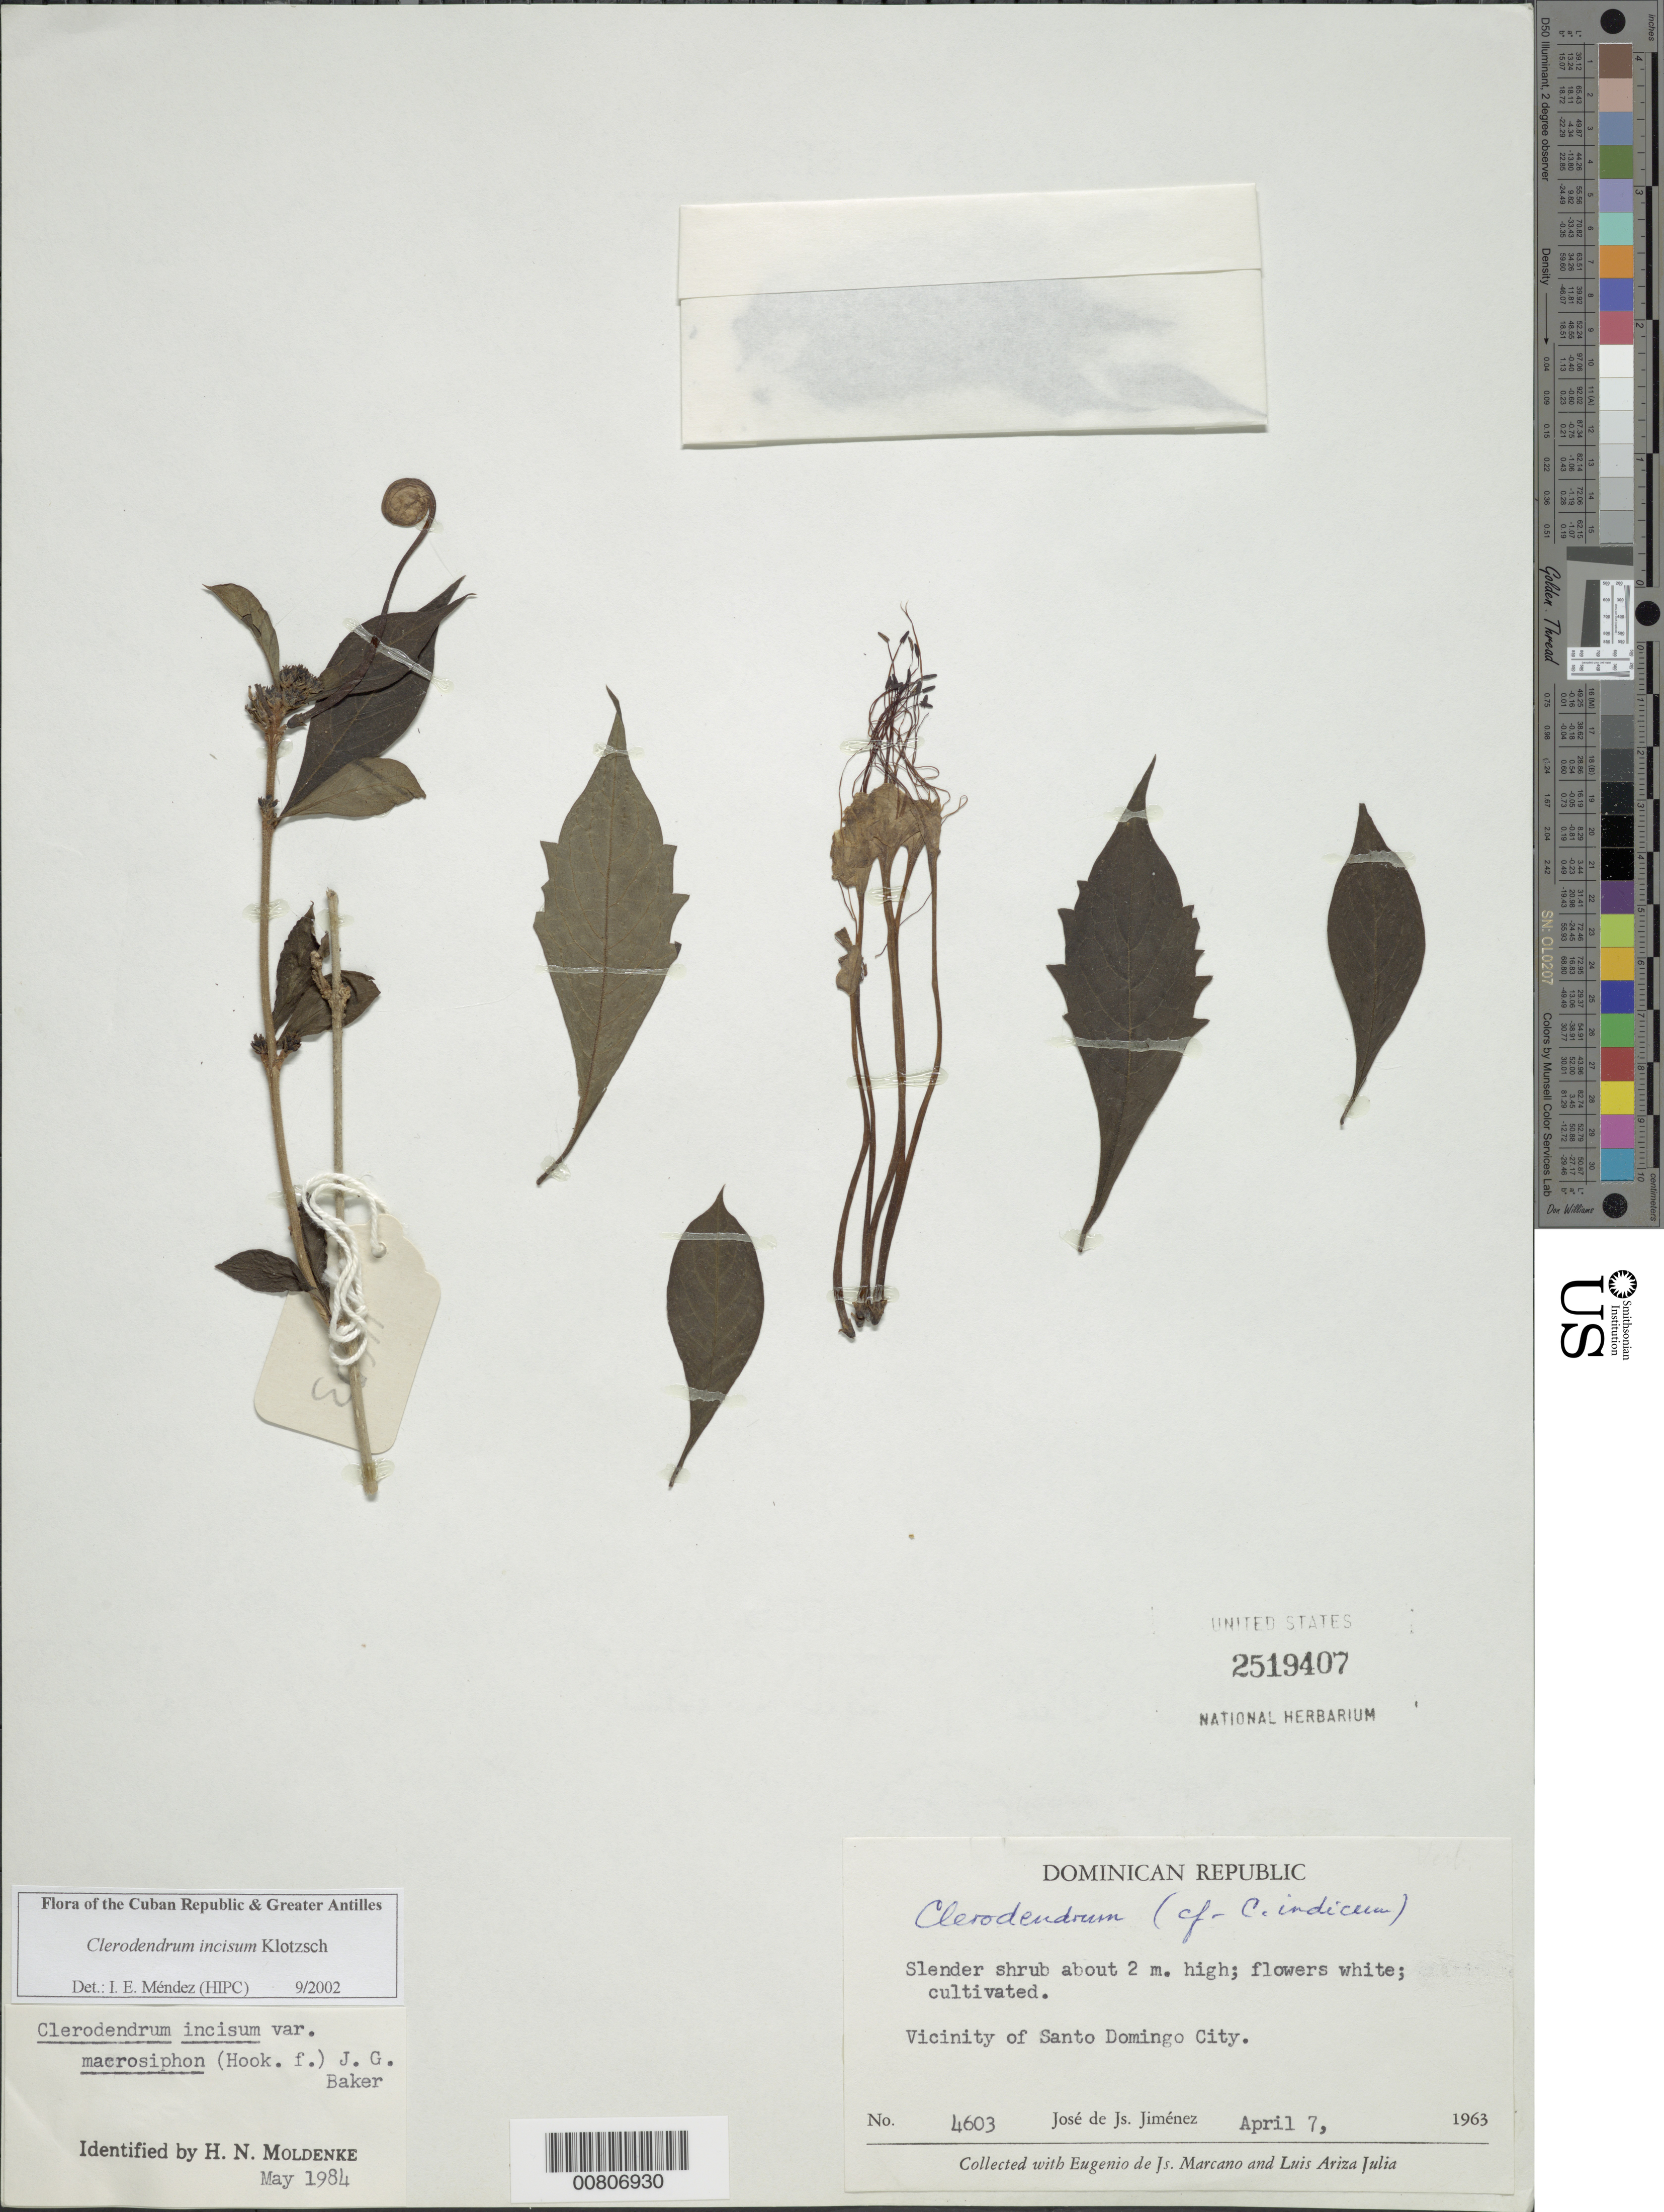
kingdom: Plantae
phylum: Tracheophyta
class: Magnoliopsida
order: Lamiales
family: Lamiaceae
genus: Clerodendrum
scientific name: Clerodendrum incisum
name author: Klotzsch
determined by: Méndez, Isidro E., (HIPC)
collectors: J. J. Jiménez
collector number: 4603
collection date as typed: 07 Apr 1963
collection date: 1963-04-07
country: Dominican Republic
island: Hispaniola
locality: Santo Domingo City, vicinity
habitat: Cultivated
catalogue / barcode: US 2519407